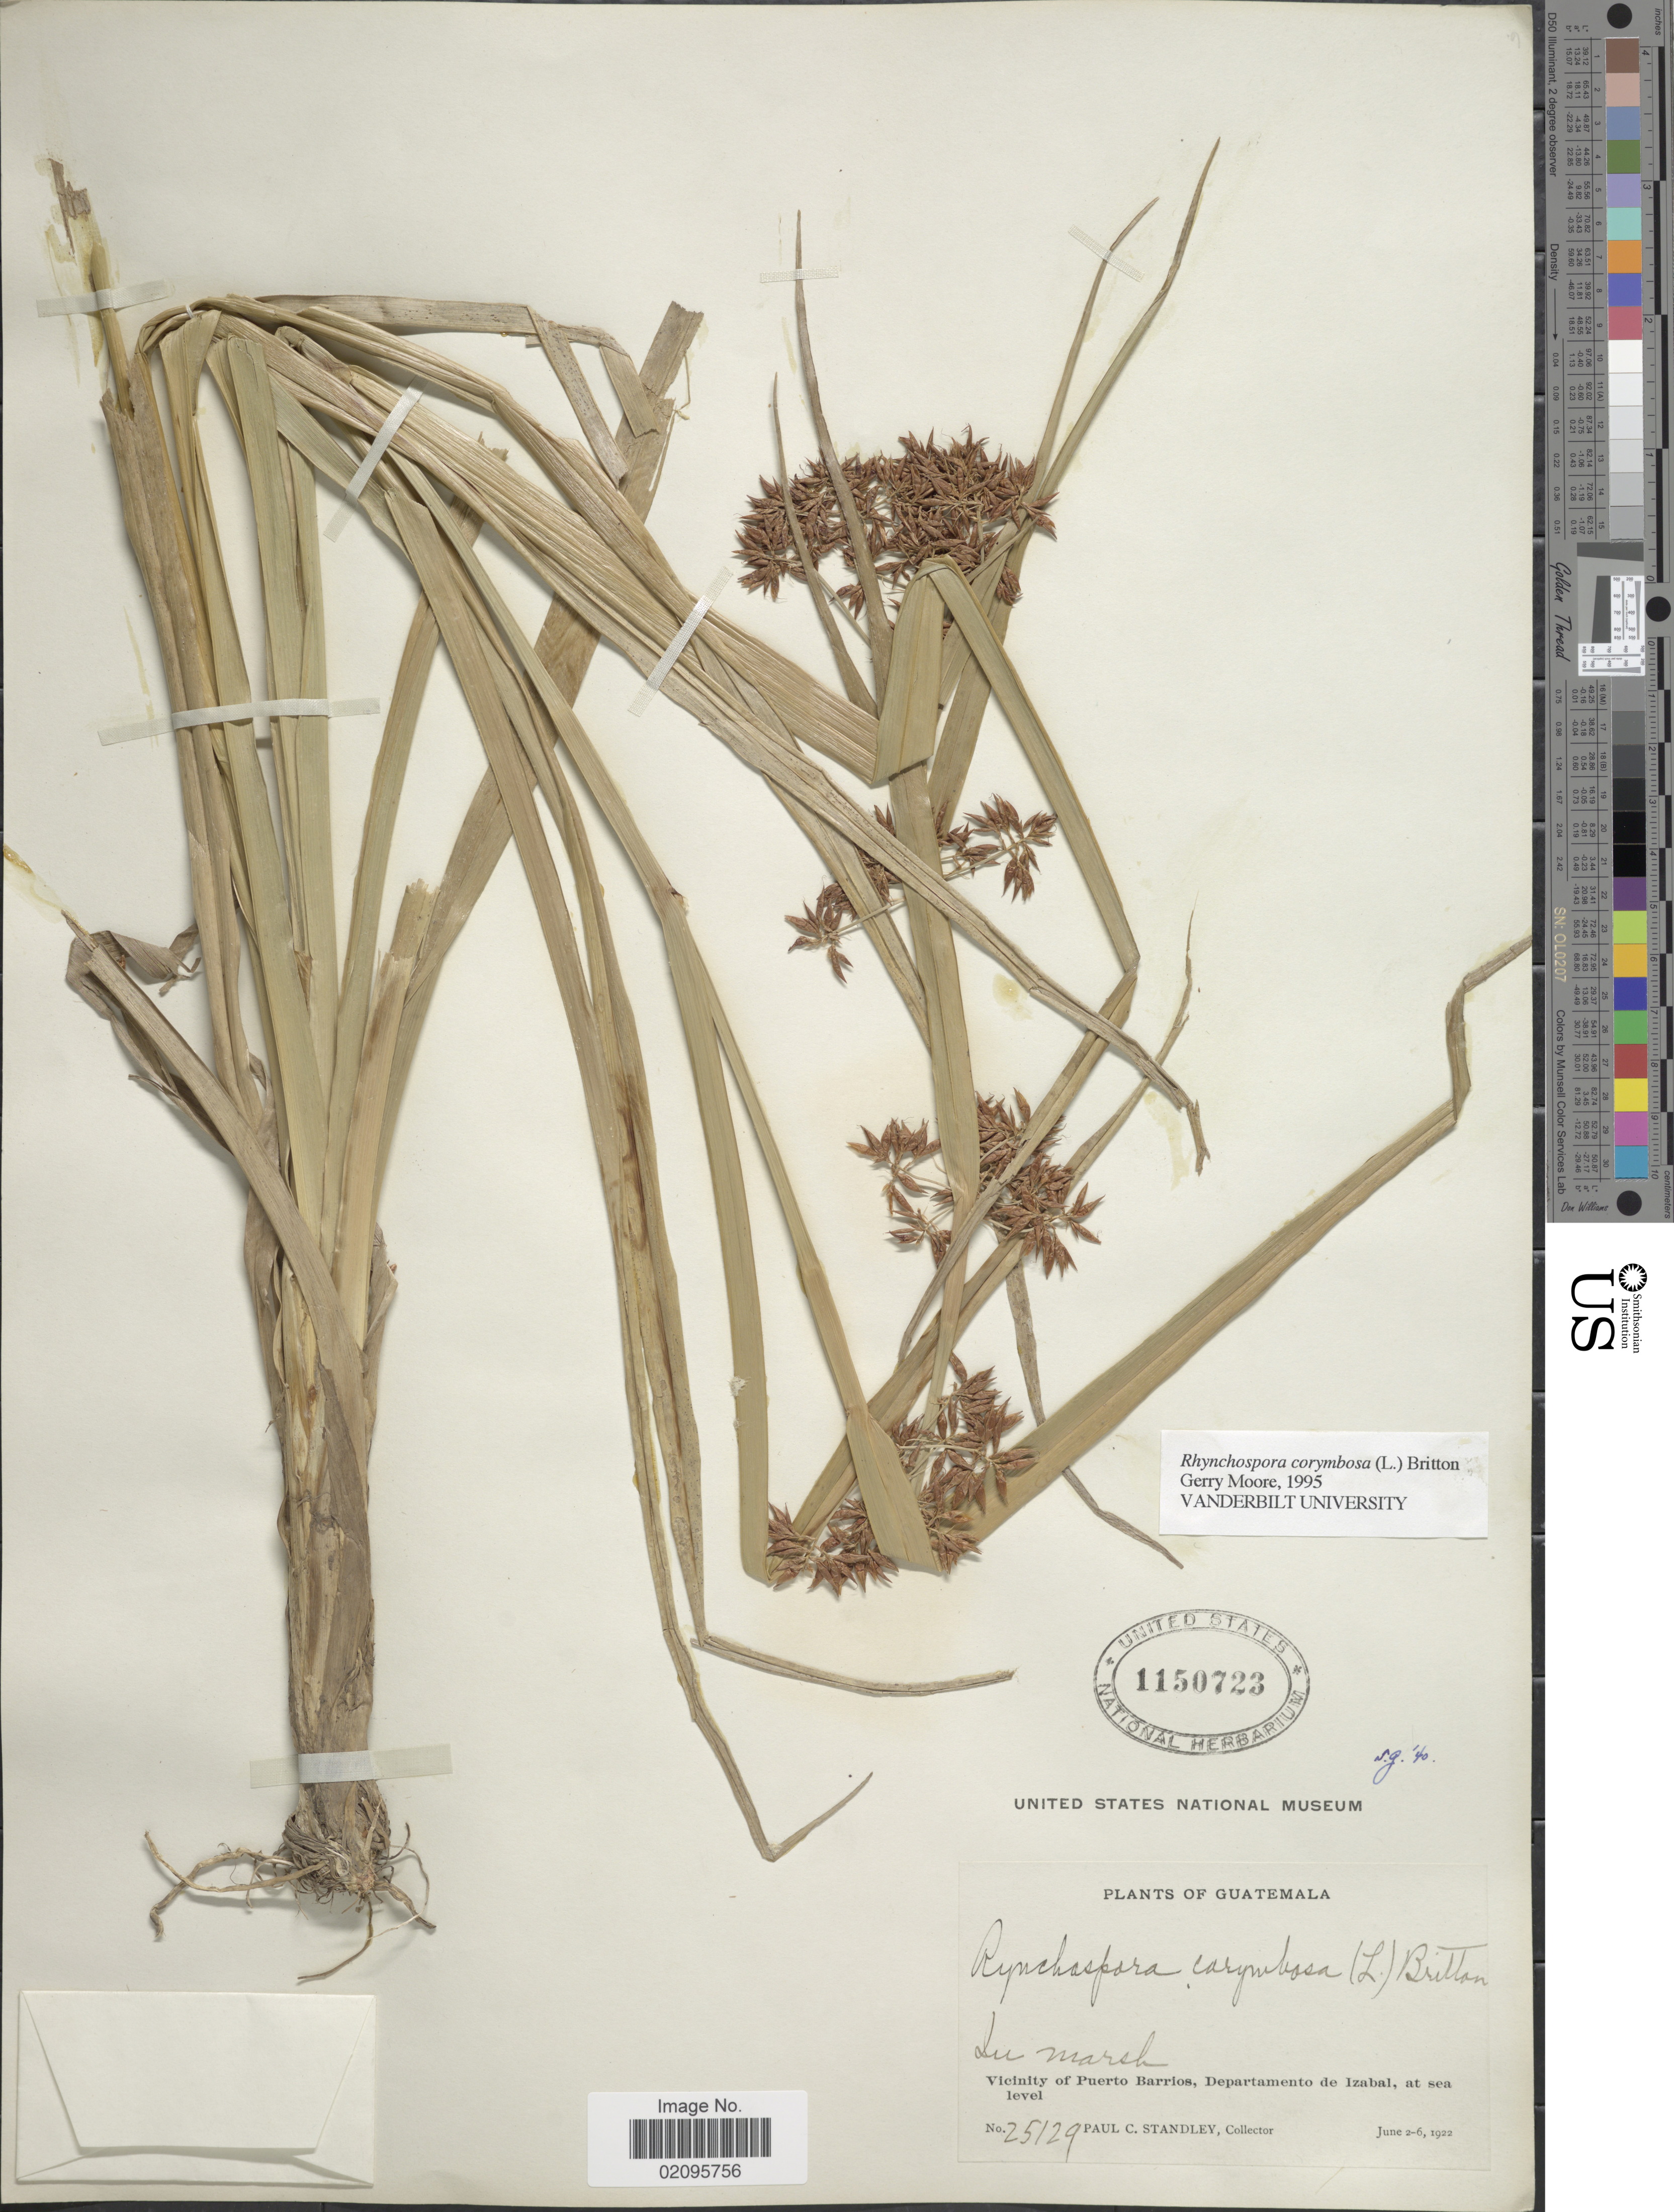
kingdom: Plantae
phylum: Tracheophyta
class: Liliopsida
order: Poales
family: Cyperaceae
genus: Rhynchospora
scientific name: Rhynchospora organensis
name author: C.B. Clarke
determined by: Weber, P., (ICN), Universidade Federal do Rio Grande do Sul (BRAZIL)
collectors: P. C. Standley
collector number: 25129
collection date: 1922-06-02/1922-06-06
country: Guatemala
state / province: Izabal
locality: In marsh, Vicinity of Puerto Barrios.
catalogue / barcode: US 1150723